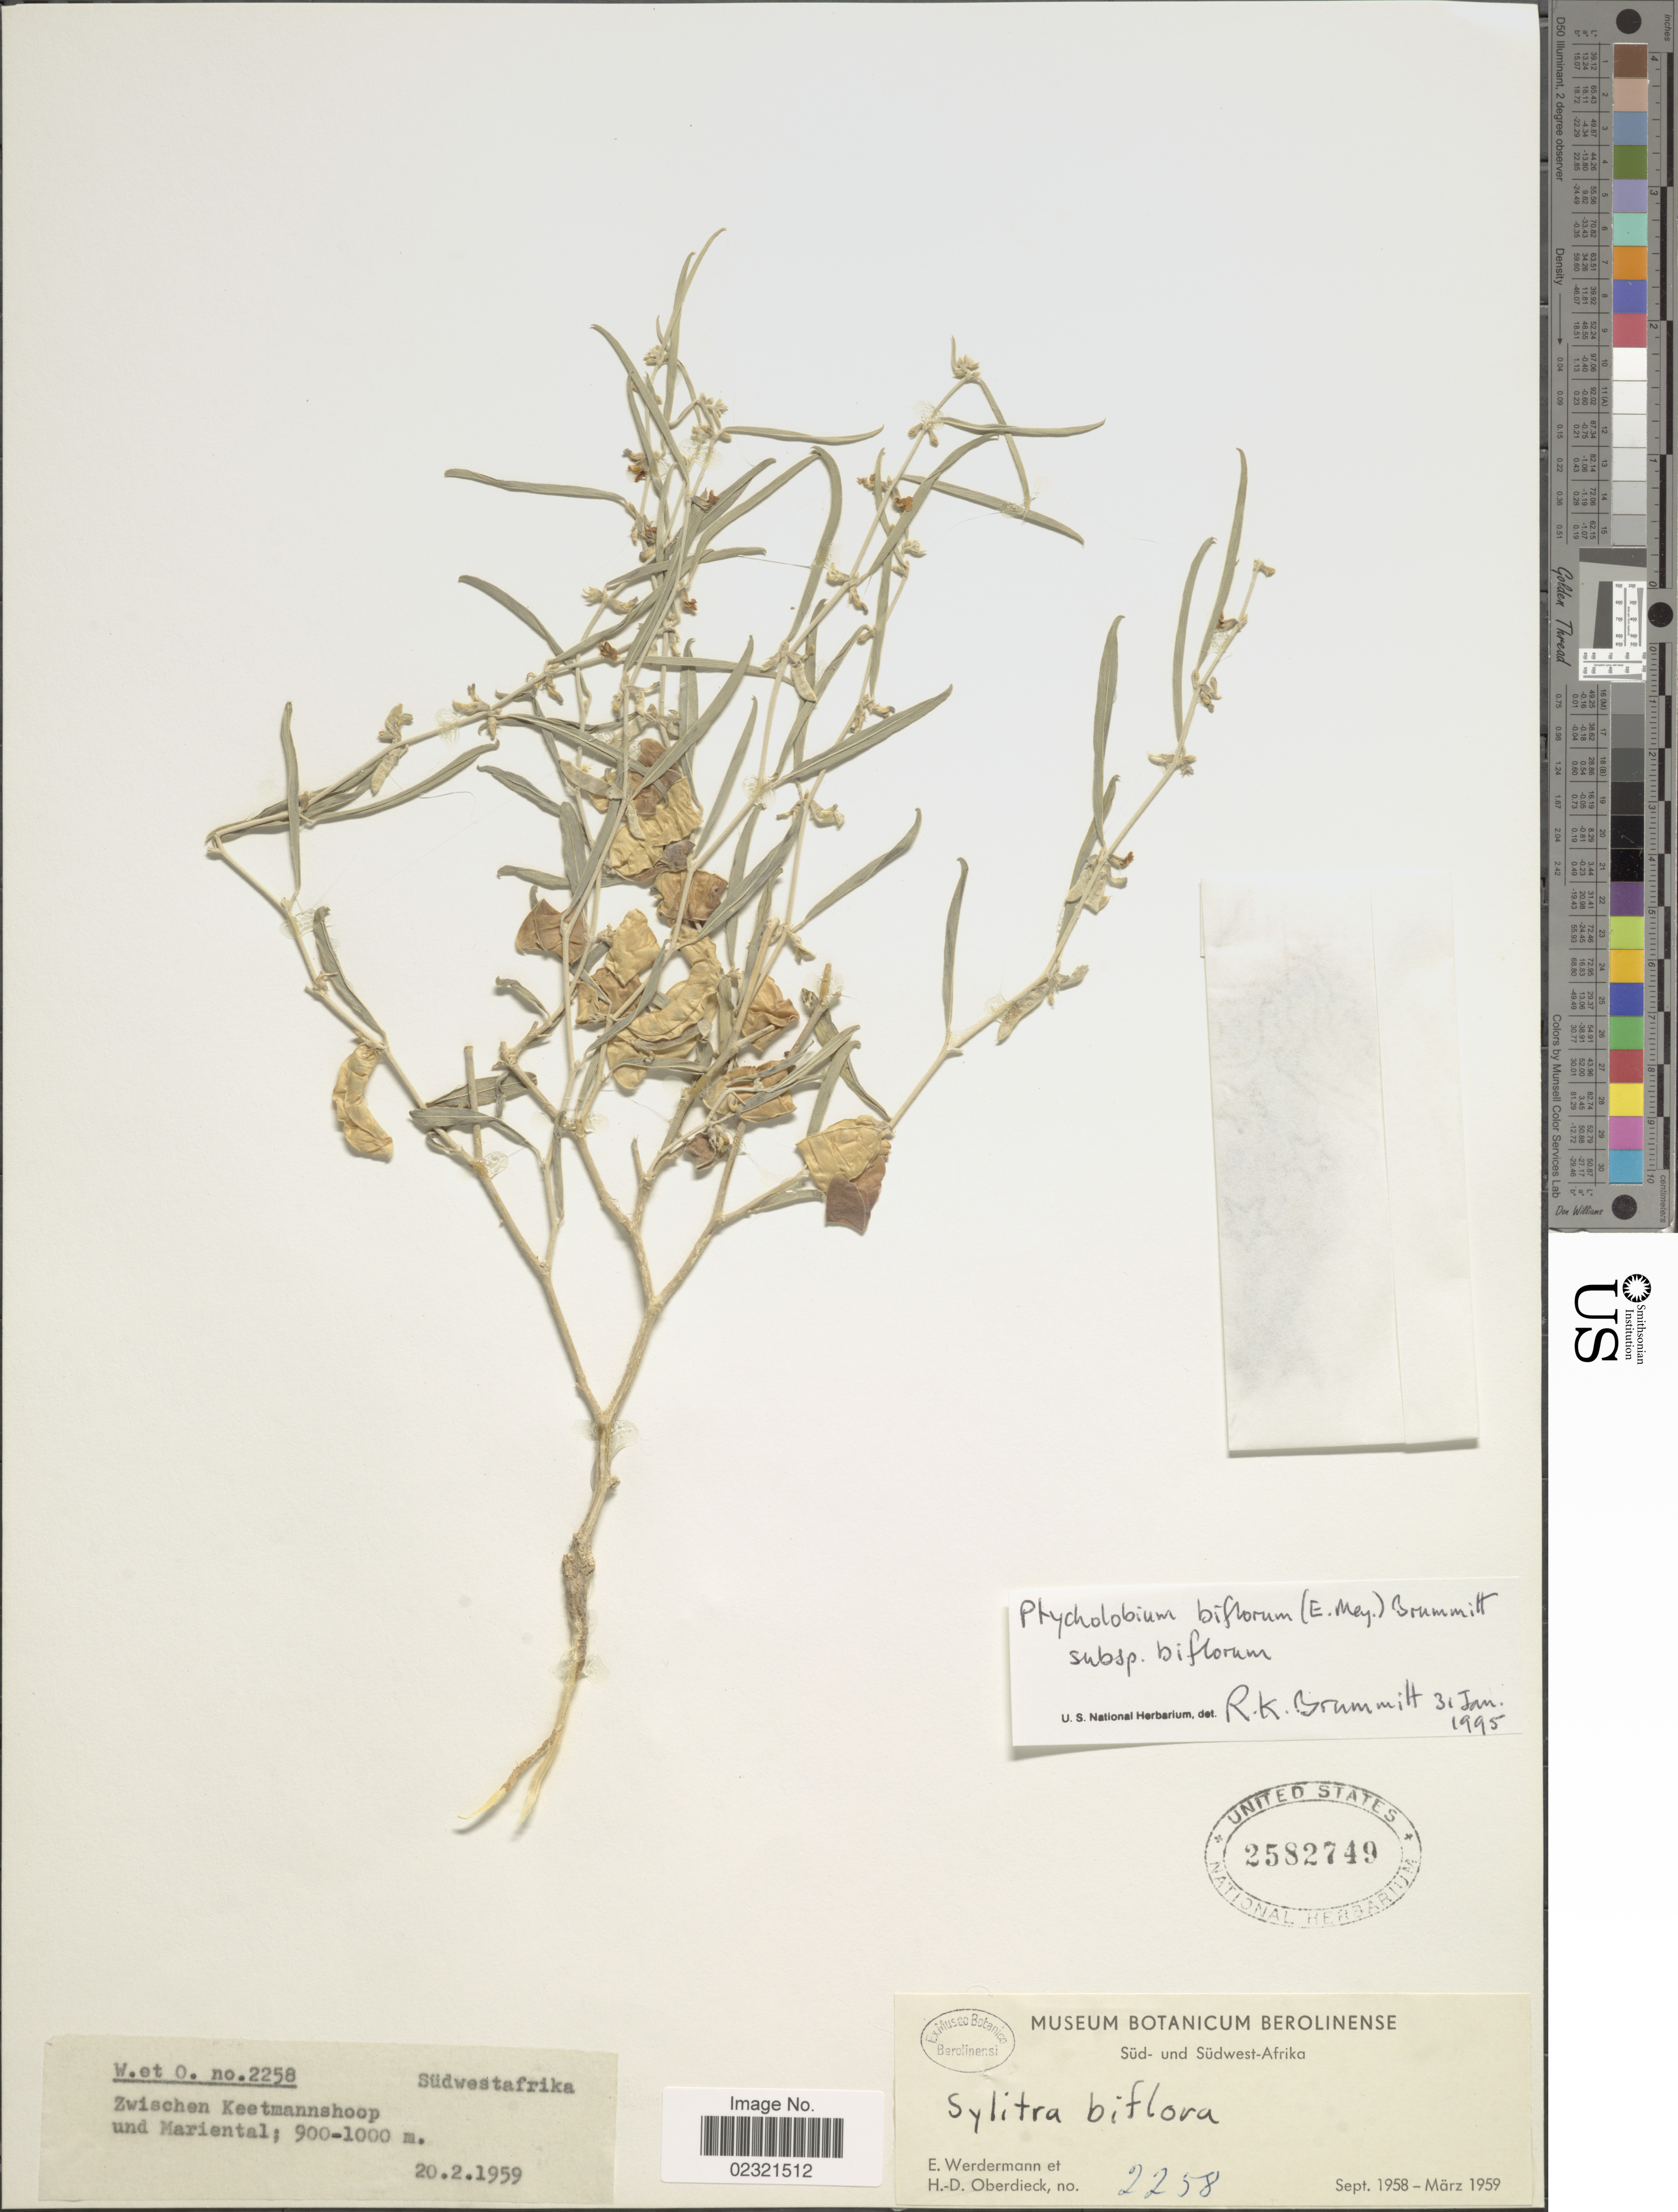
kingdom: Plantae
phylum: Tracheophyta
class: Magnoliopsida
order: Fabales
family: Fabaceae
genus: Ptycholobium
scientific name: Ptycholobium biflorum subsp. biflorum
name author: (E. Mey.) Brummitt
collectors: E. Wedermann & H. Oberdieck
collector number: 2258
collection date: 1959-02-20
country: South Africa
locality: Sud- und Sudwest-Afrika.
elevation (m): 900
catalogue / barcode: US 2582749